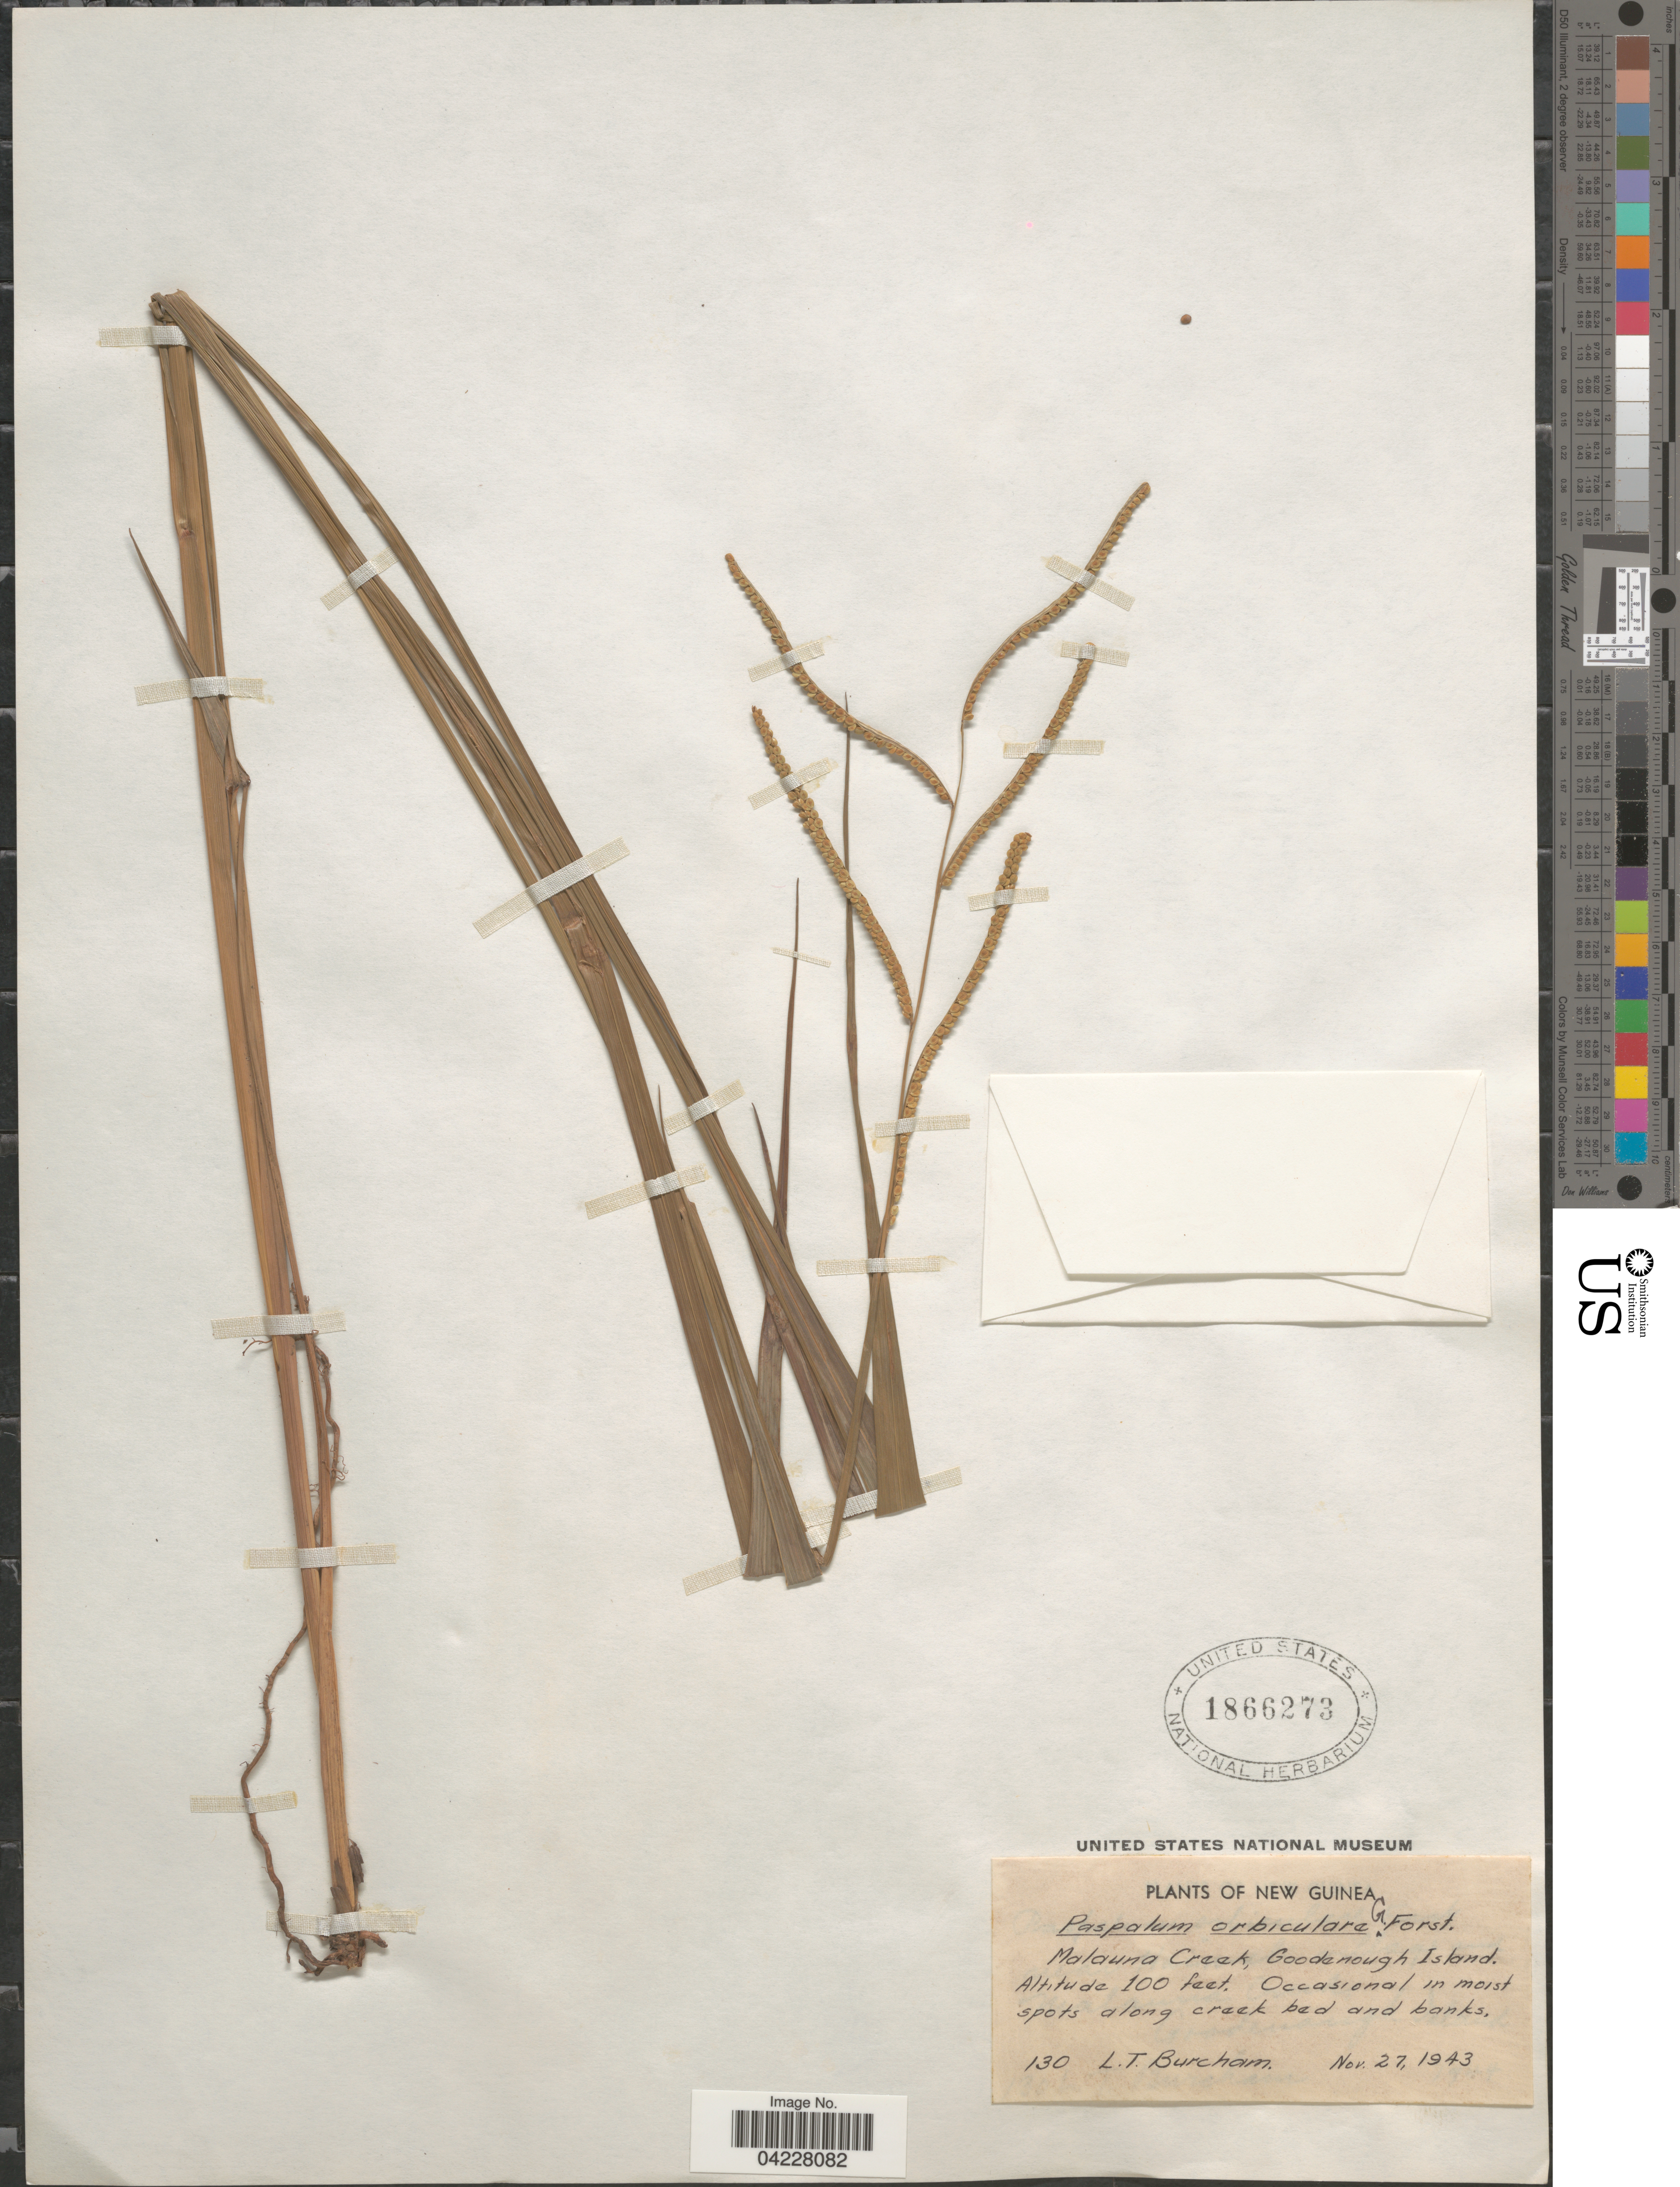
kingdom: Plantae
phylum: Tracheophyta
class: Liliopsida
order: Poales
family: Poaceae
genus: Paspalum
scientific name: Paspalum orbiculare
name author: G. Forst.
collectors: L. Burcham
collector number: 130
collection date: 1943-11-27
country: Papua New Guinea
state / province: Milne Bay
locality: New Guinea. Malauna Creek, Goodenough Island.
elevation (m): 30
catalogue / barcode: US 1866273